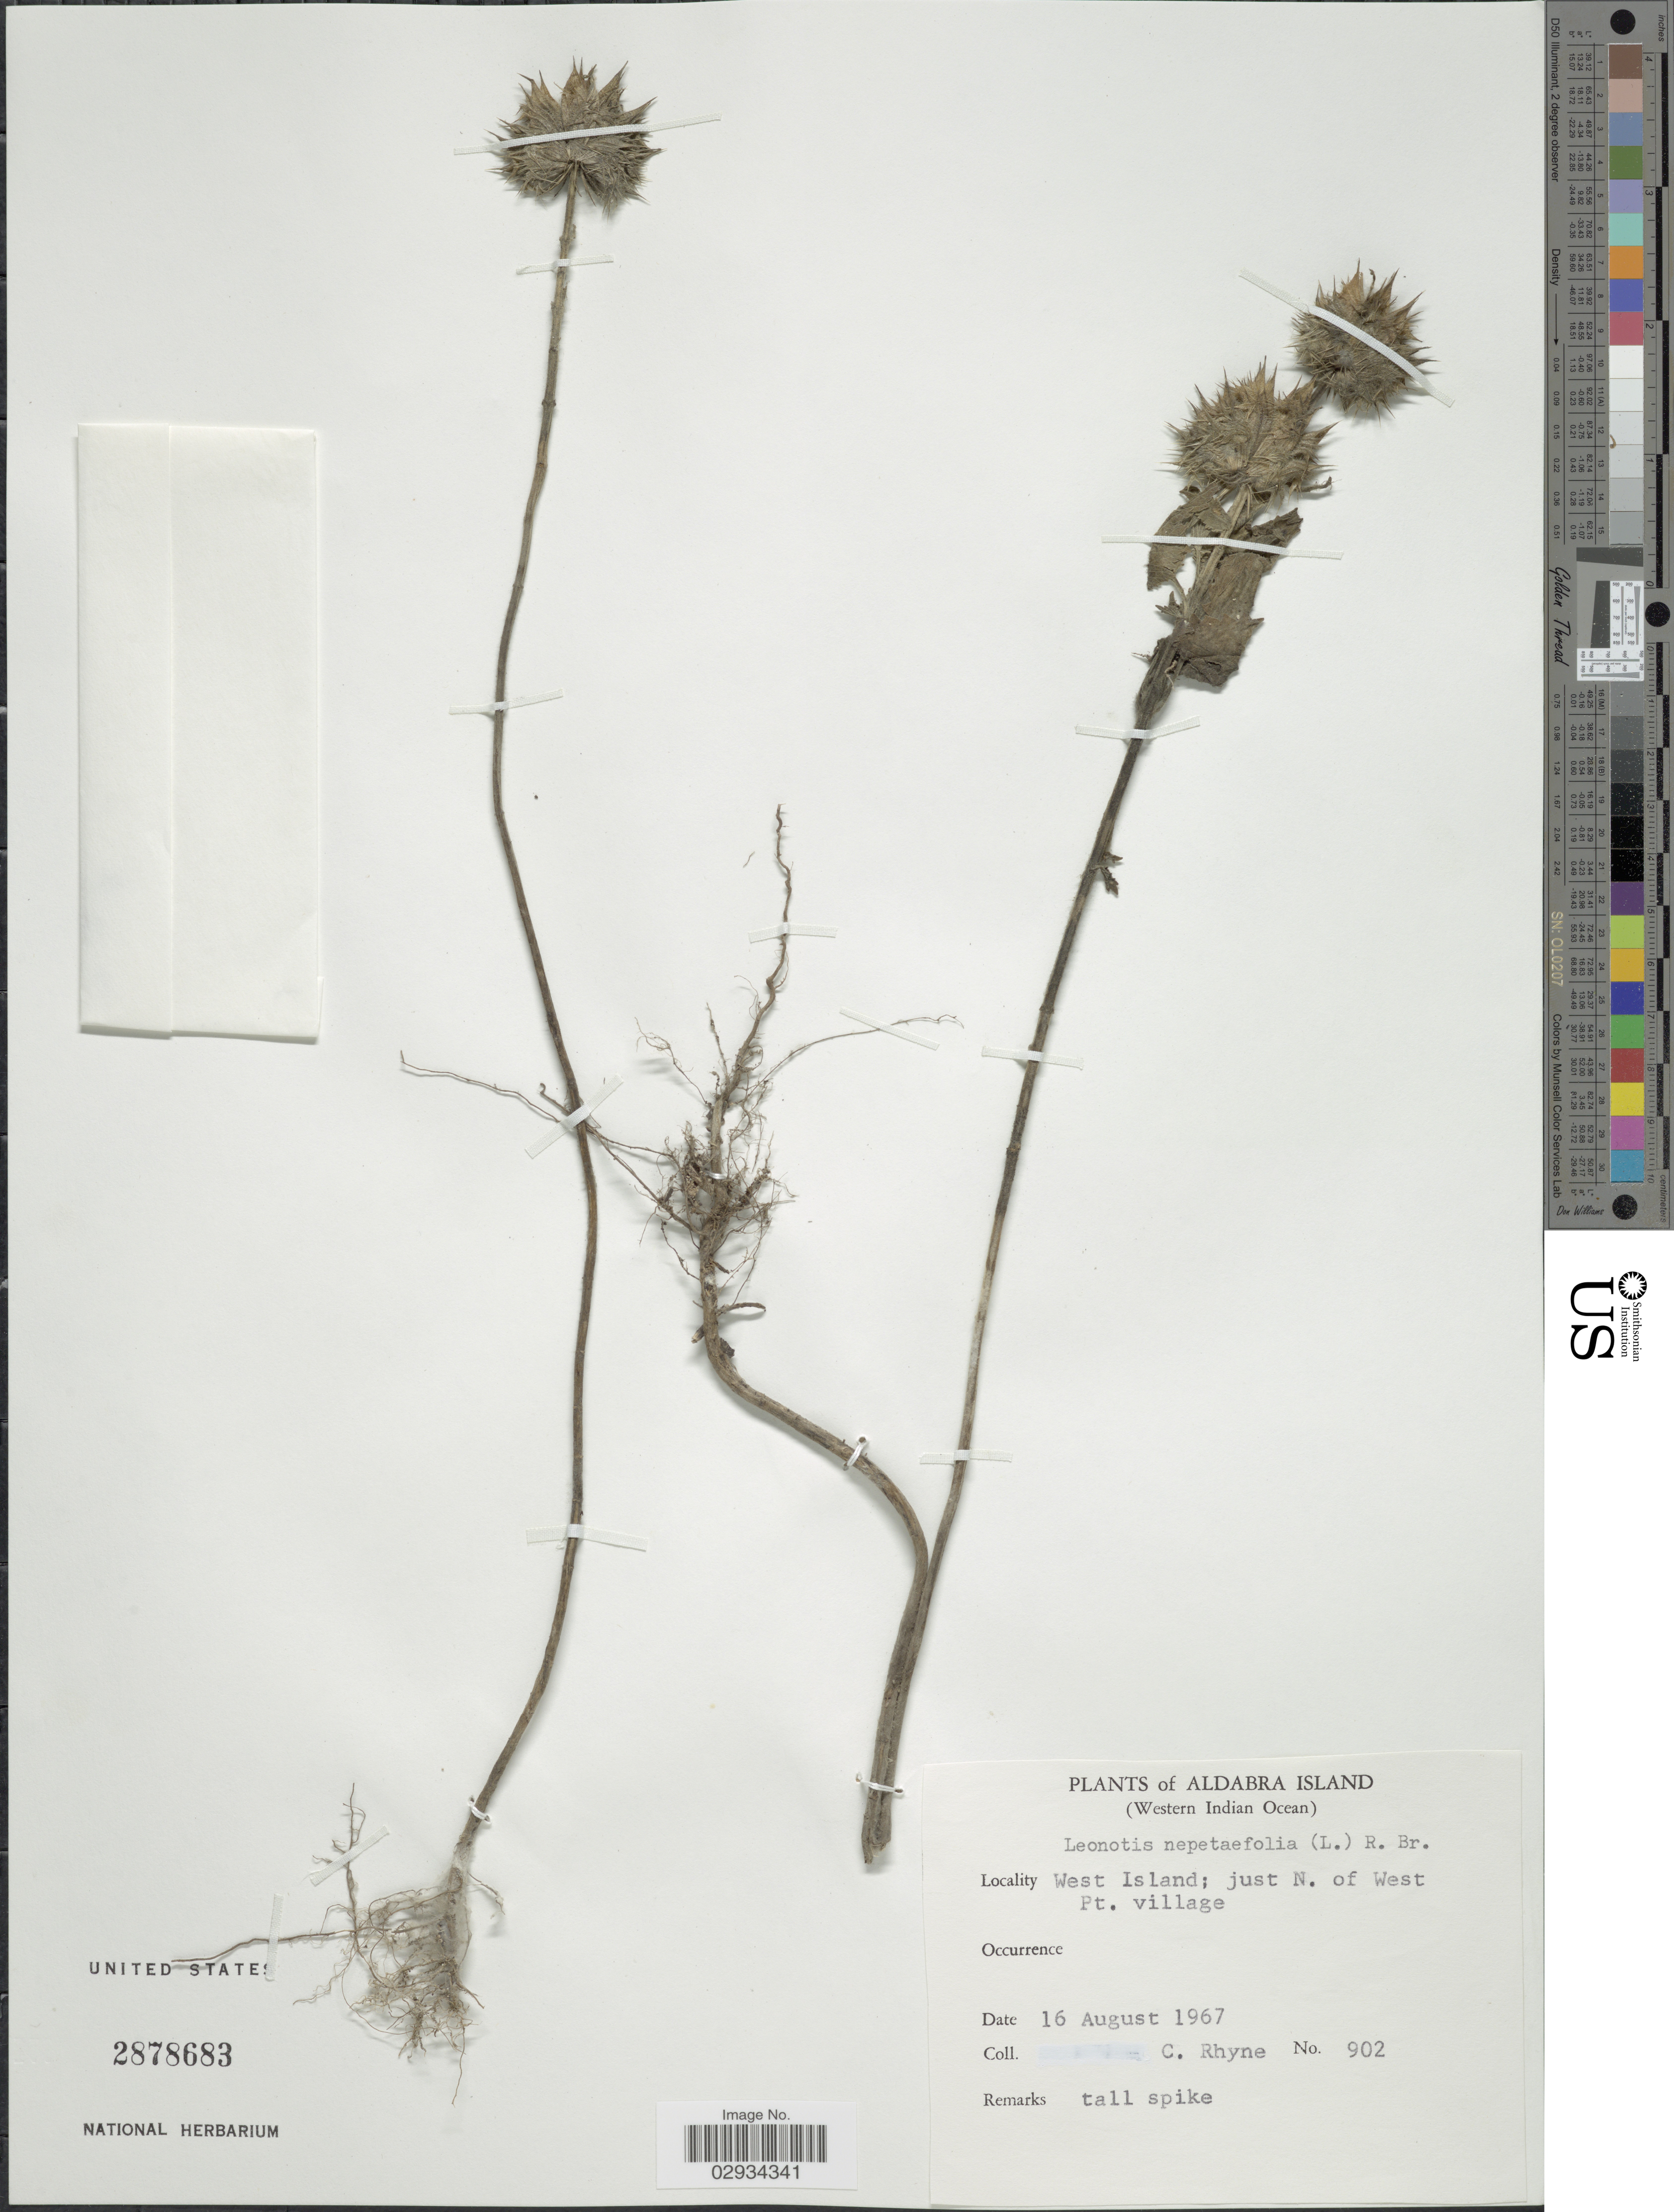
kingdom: Plantae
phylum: Tracheophyta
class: Magnoliopsida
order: Lamiales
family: Lamiaceae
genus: Leonotis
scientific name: Leonotis nepetifolia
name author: (L.) R. Br.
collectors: C. Rhyne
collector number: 902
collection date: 1967-08-16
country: Seychelles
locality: Aldabra Island. (Western Indian Ocean). West Island; just N. of West Pt. villages.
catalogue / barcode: US 2878683